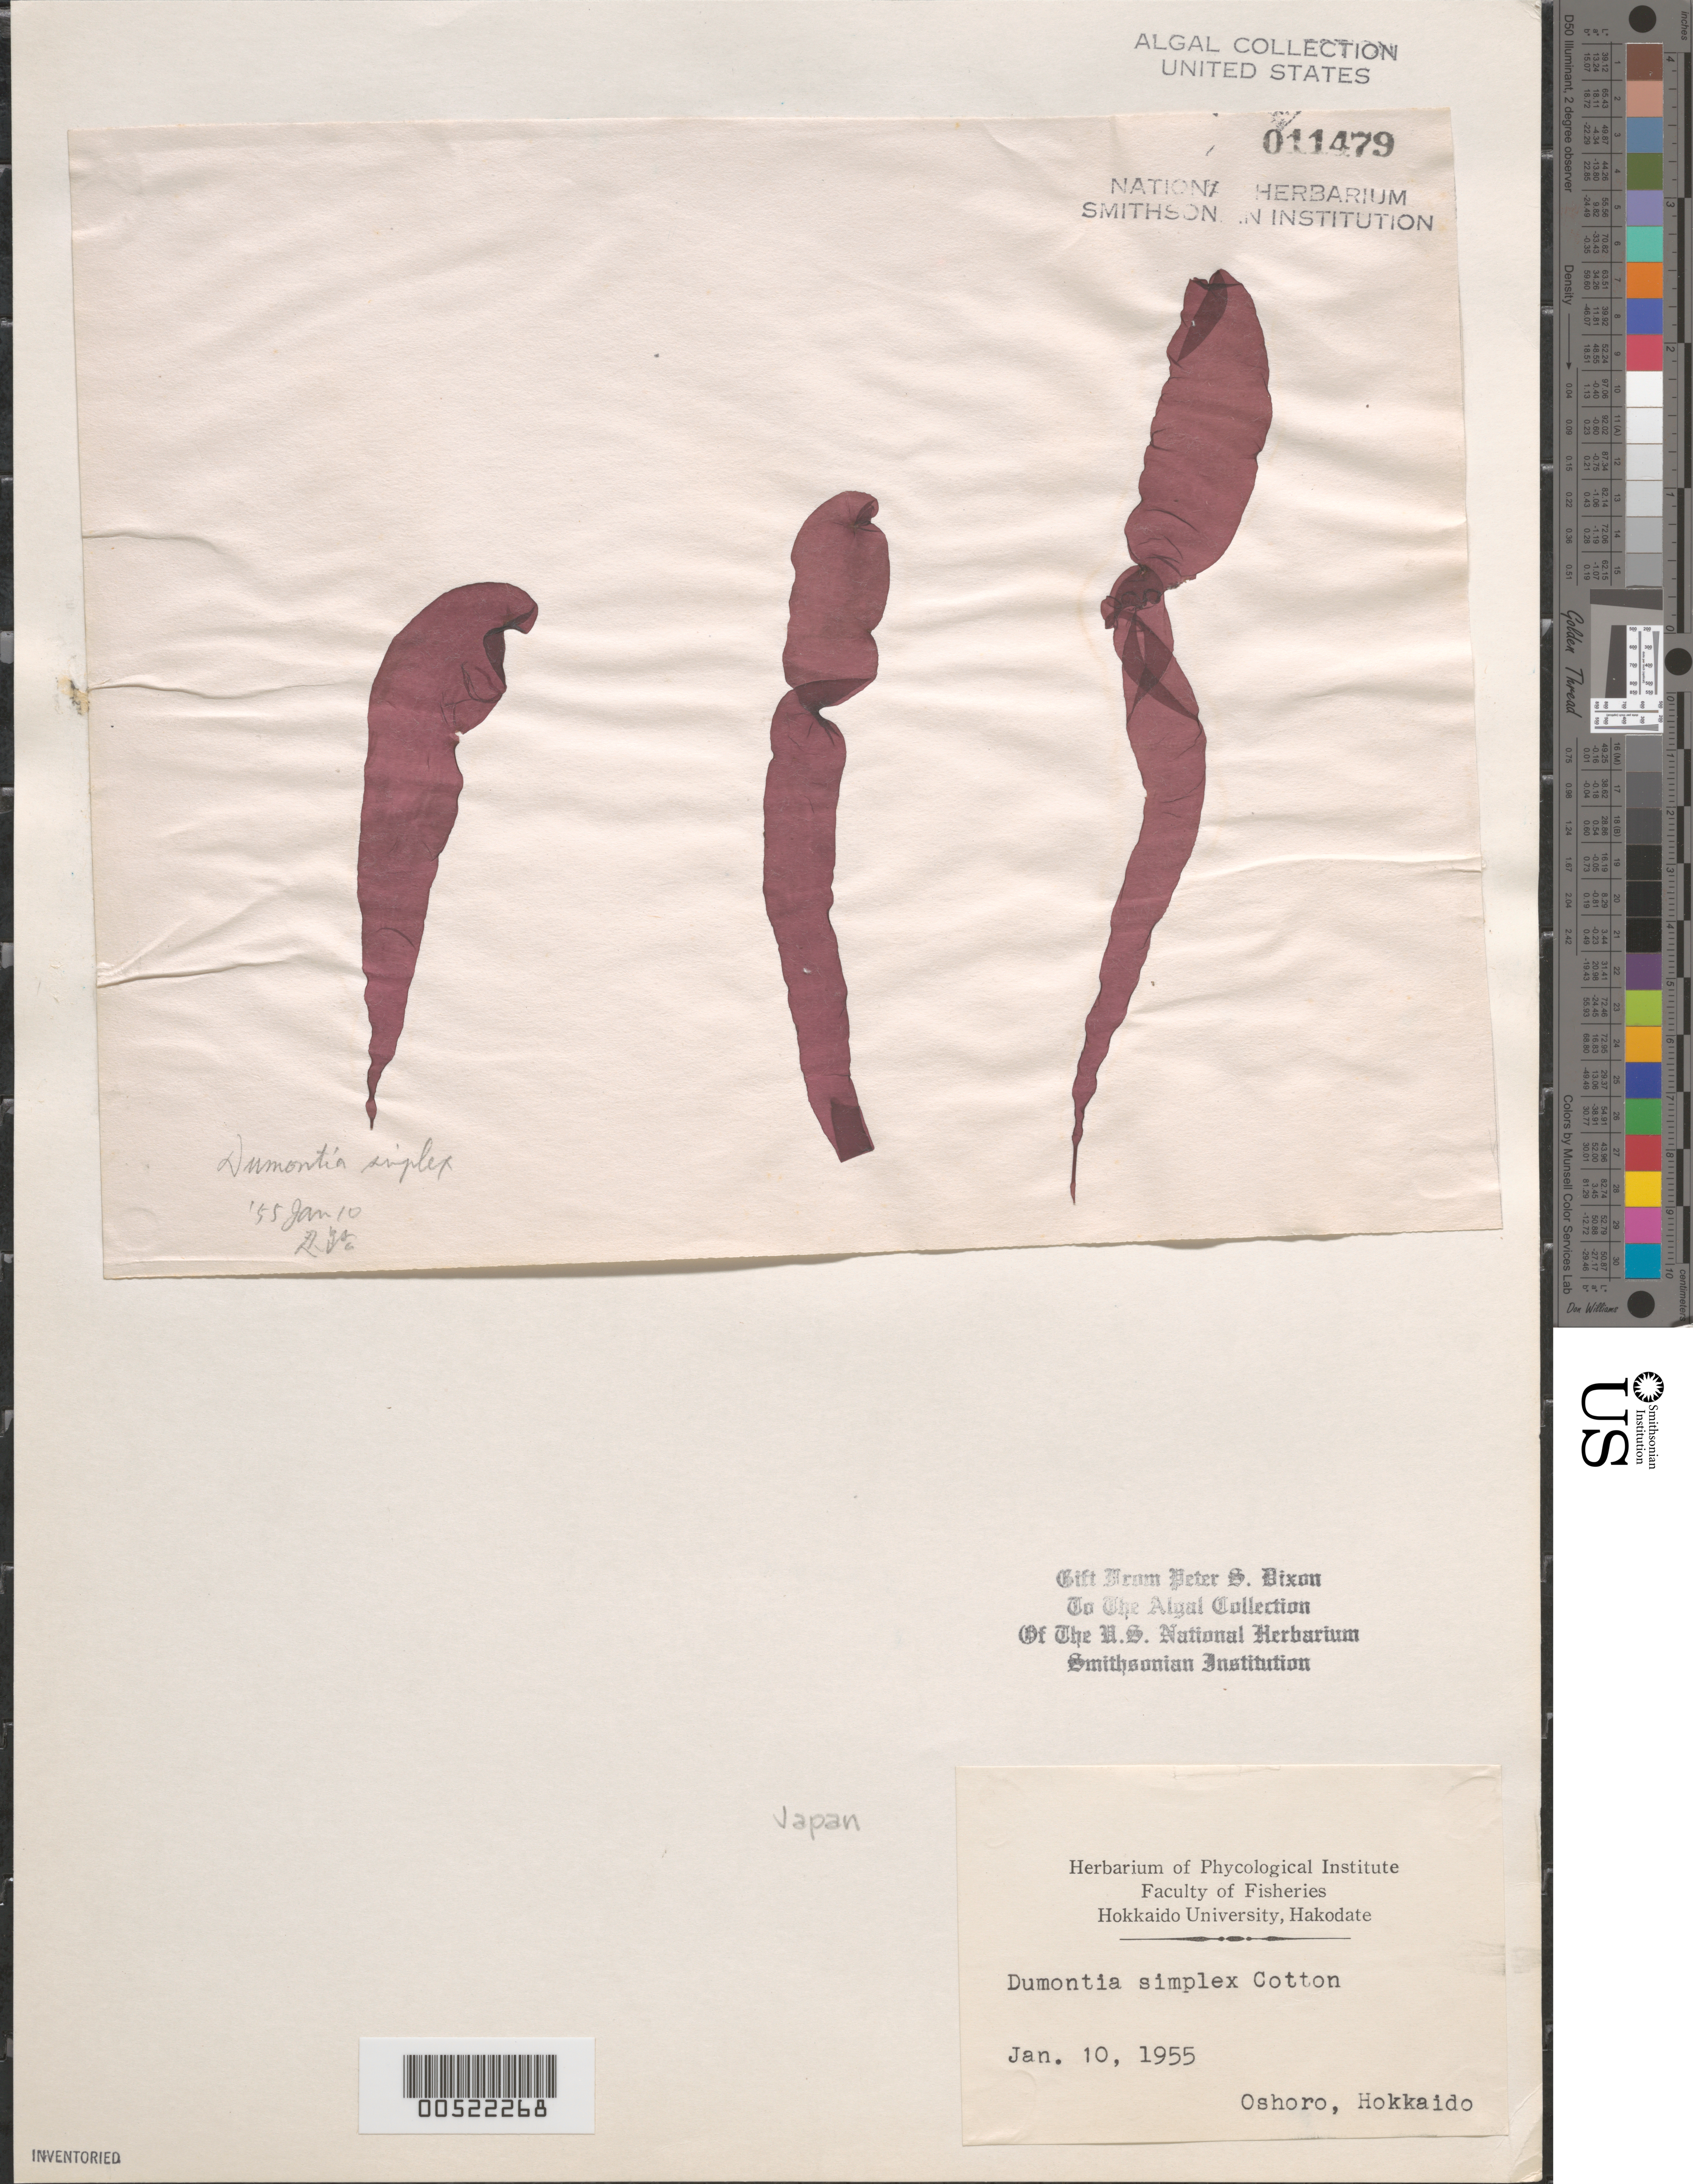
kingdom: Plantae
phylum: Rhodophyta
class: Florideophyceae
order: Gigartinales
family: Dumontiaceae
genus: Dumontia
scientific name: Dumontia simplex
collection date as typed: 10 Jan 1955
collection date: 1955-01-10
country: Japan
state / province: Hokkaido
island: Hokkaido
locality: Oshoro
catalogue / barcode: US 11479